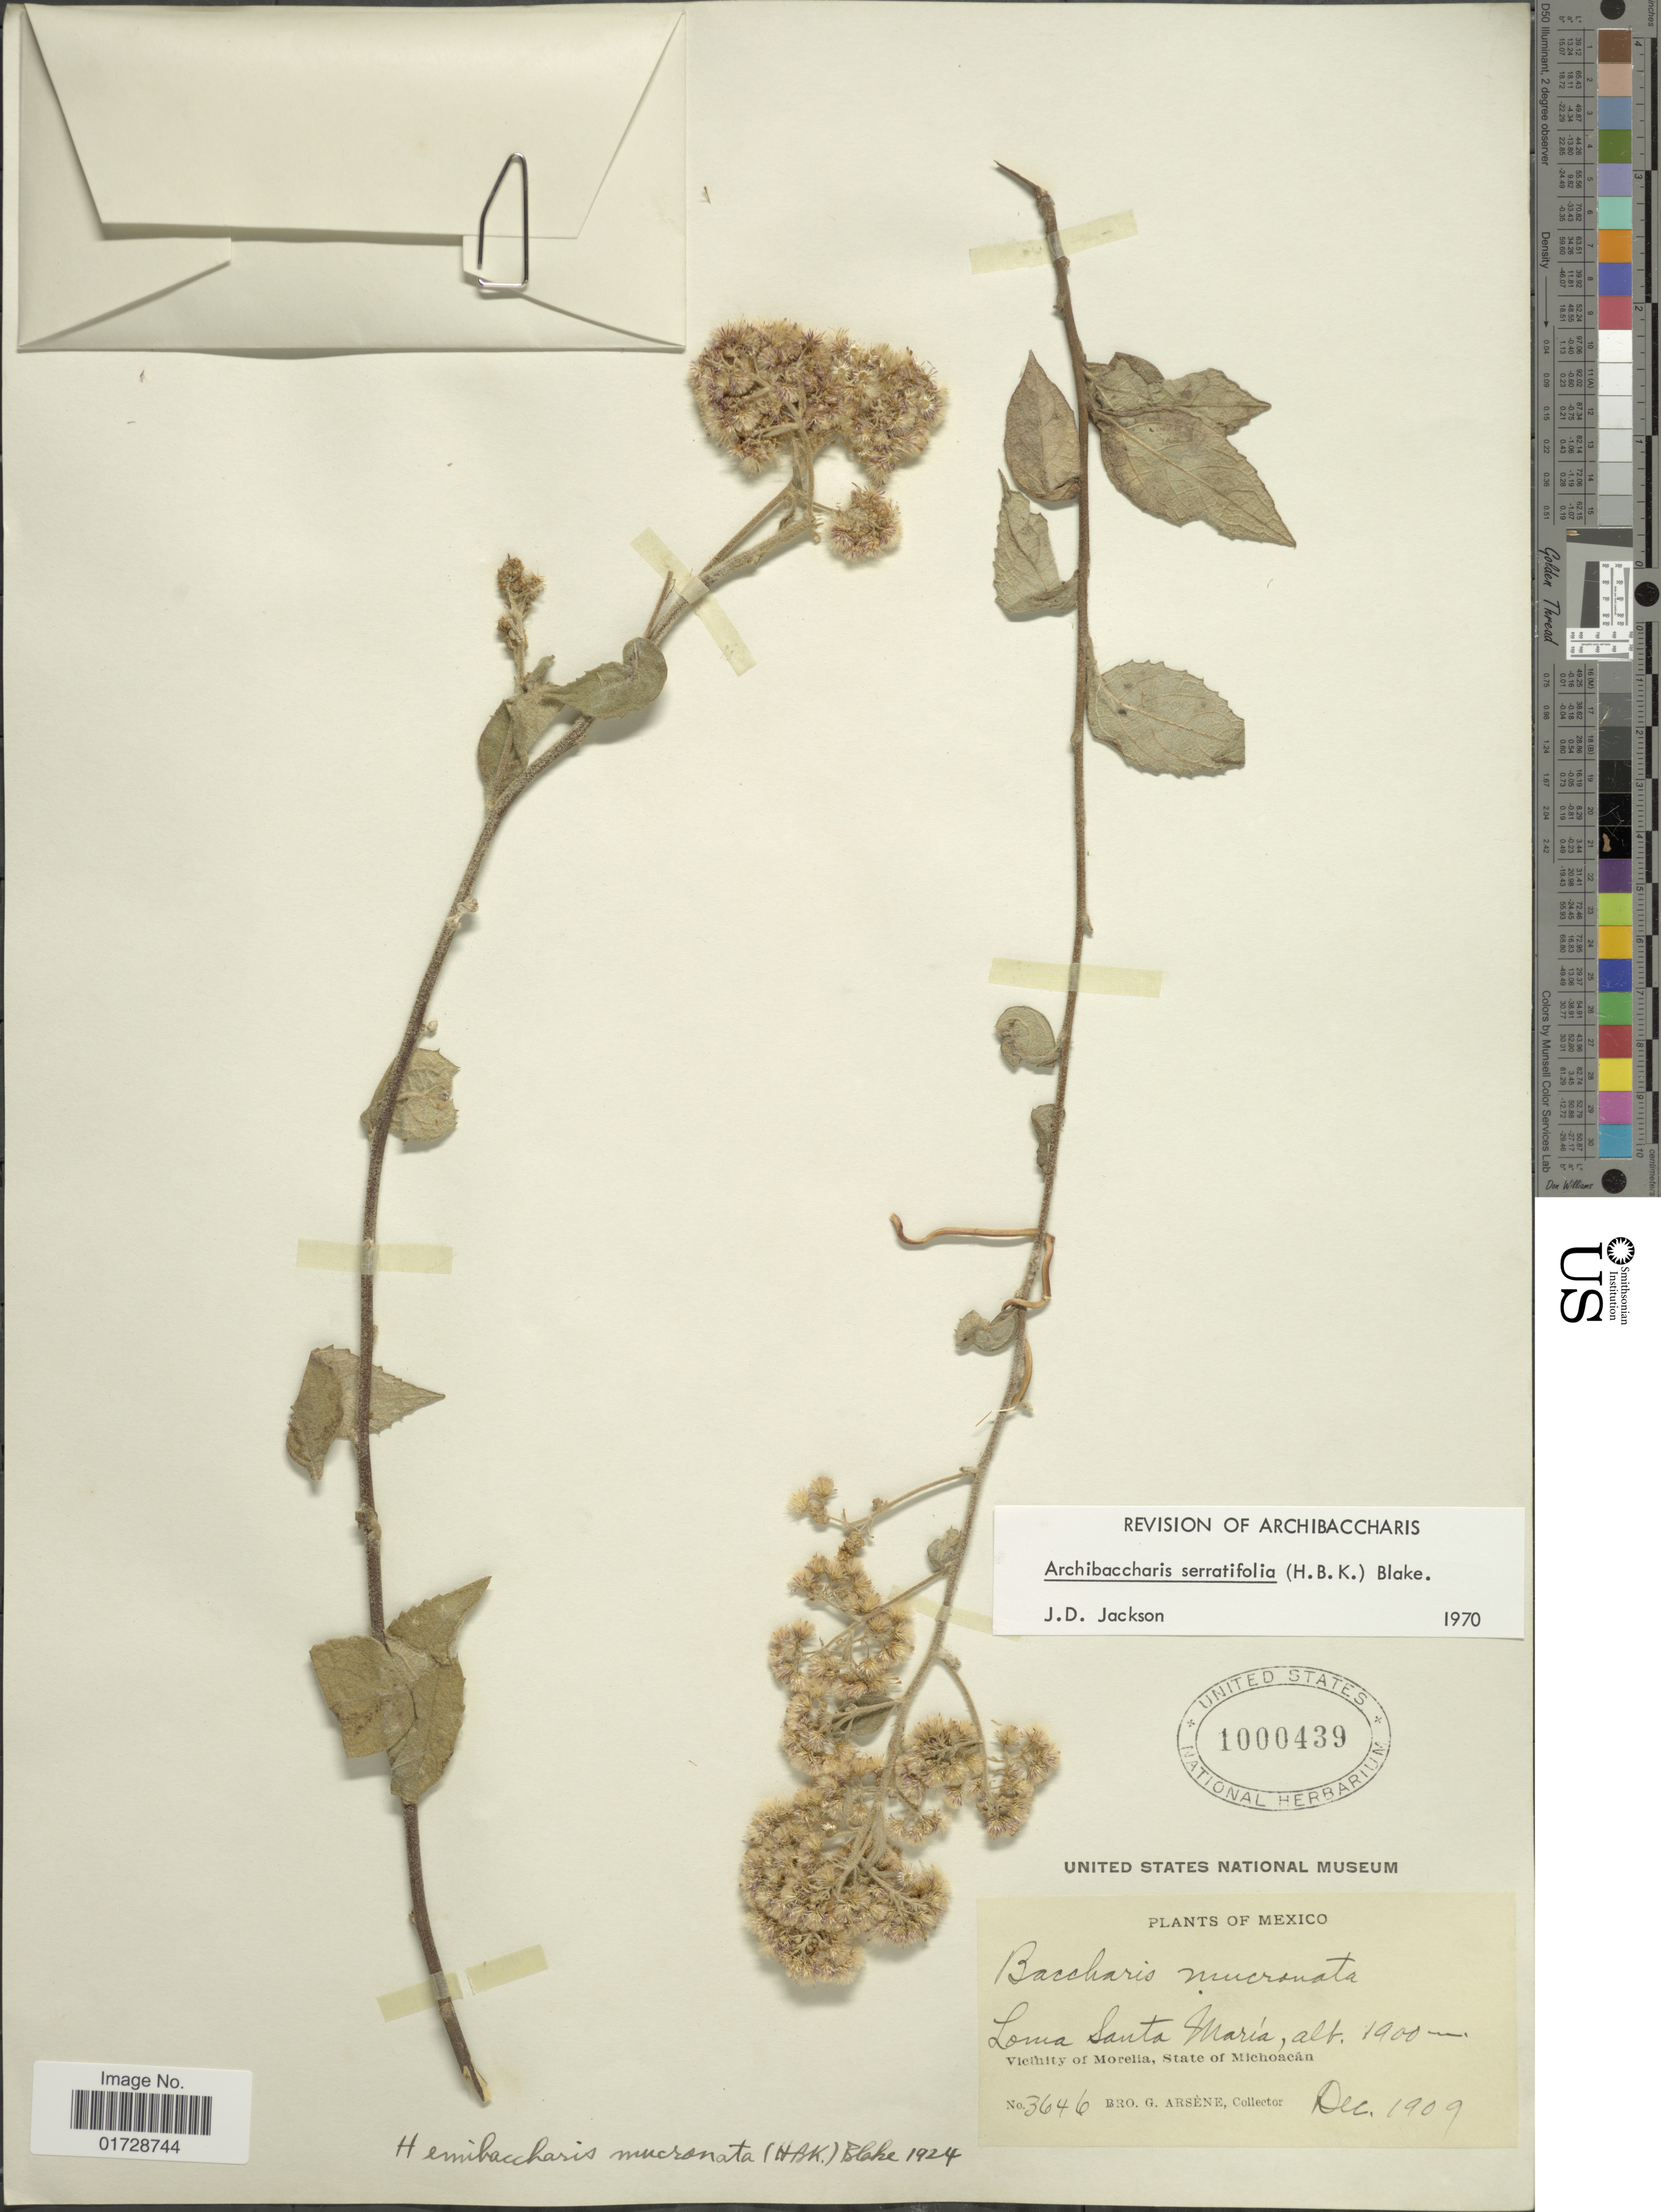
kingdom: Plantae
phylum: Tracheophyta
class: Magnoliopsida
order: Asterales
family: Asteraceae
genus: Archibaccharis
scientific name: Archibaccharis serratifolia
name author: (Kunth) S.F. Blake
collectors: Bro. G. Arsène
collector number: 3646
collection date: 1909-12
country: Mexico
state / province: Michoacán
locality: Loma Santa Maria, Vicinity of Morelia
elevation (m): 1900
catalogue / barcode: US 1000439